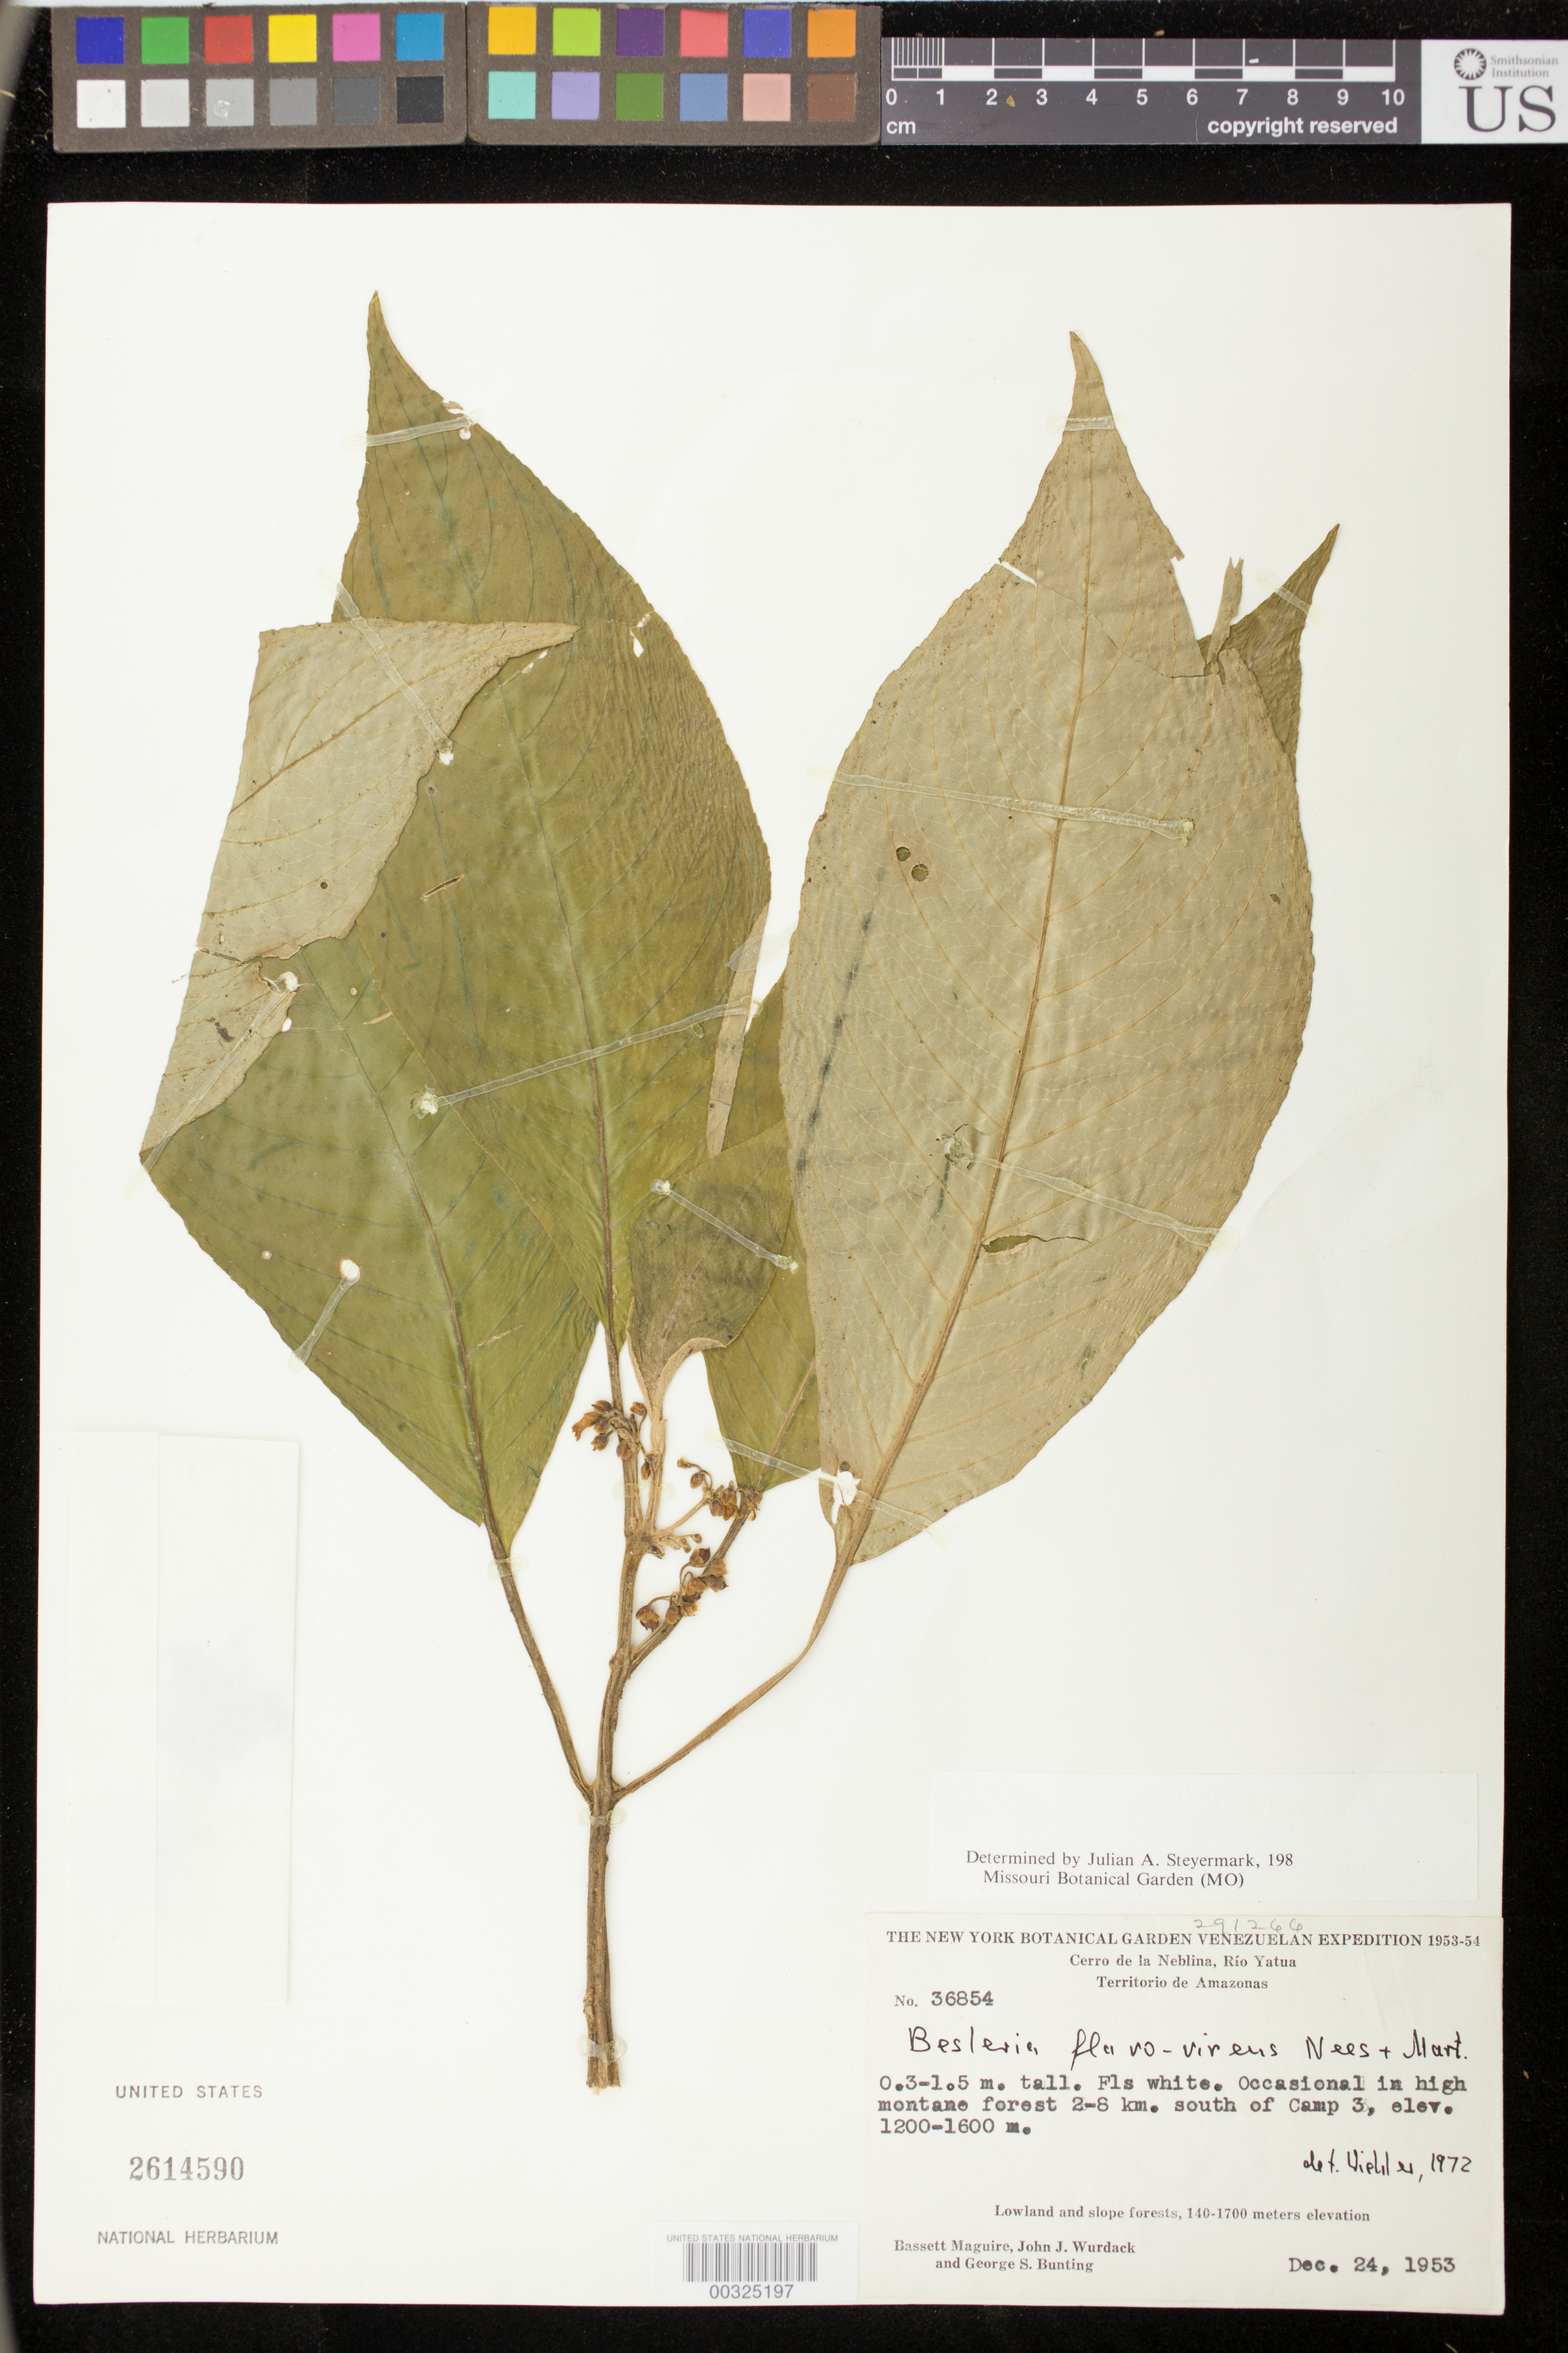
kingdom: Plantae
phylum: Tracheophyta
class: Magnoliopsida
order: Lamiales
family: Gesneriaceae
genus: Besleria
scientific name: Besleria flavo-virens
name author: Nees & Mart.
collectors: B. Maguire, J. J. Wurdack & G. S. Bunting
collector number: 36854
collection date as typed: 24 Dec 1953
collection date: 1953-12-24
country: Venezuela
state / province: Amazonas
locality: Cerro de la Neblina, Río Yatua. 2-8 km S of Camp 3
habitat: High montane forest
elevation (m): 1200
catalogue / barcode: US 2614590